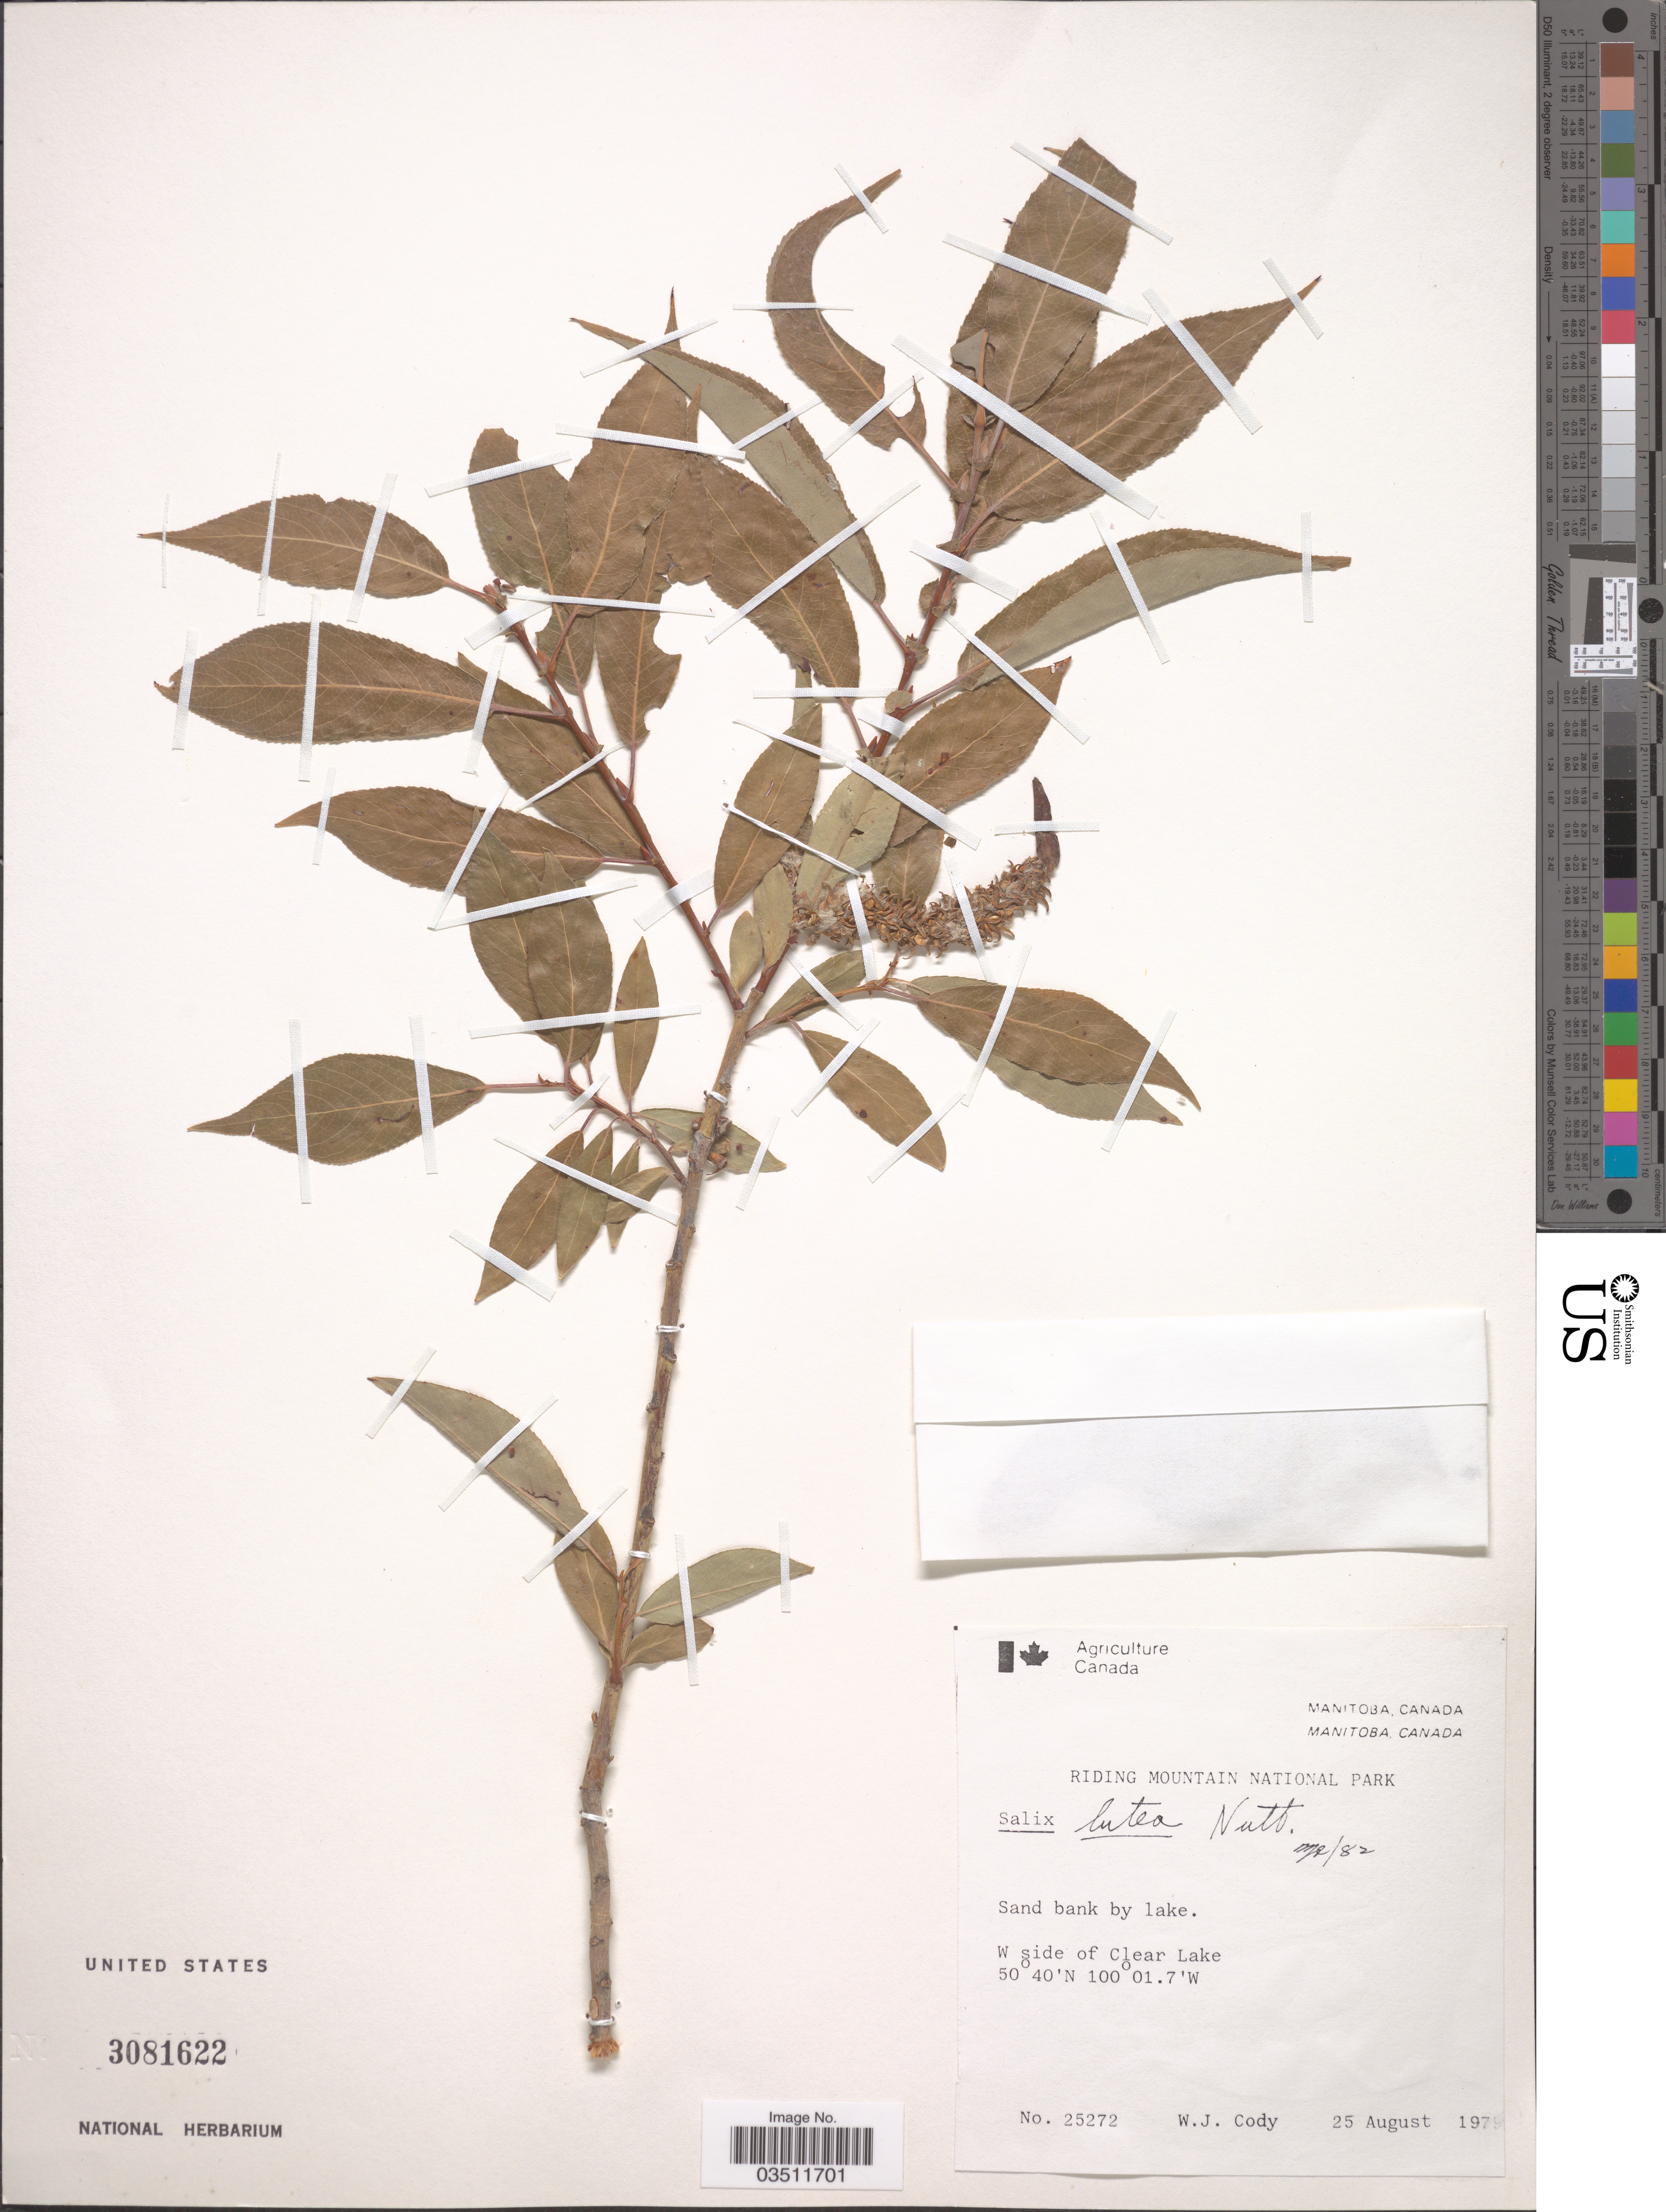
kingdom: Plantae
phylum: Tracheophyta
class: Magnoliopsida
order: Malpighiales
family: Salicaceae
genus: Salix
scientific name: Salix lutea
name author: Nutt.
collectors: W. Cody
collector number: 25272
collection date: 1979-08-25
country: Canada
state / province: Manitoba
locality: Riding Mountain National Park. Sand bank by lake. W side of Clear Lake.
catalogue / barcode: US 3081622